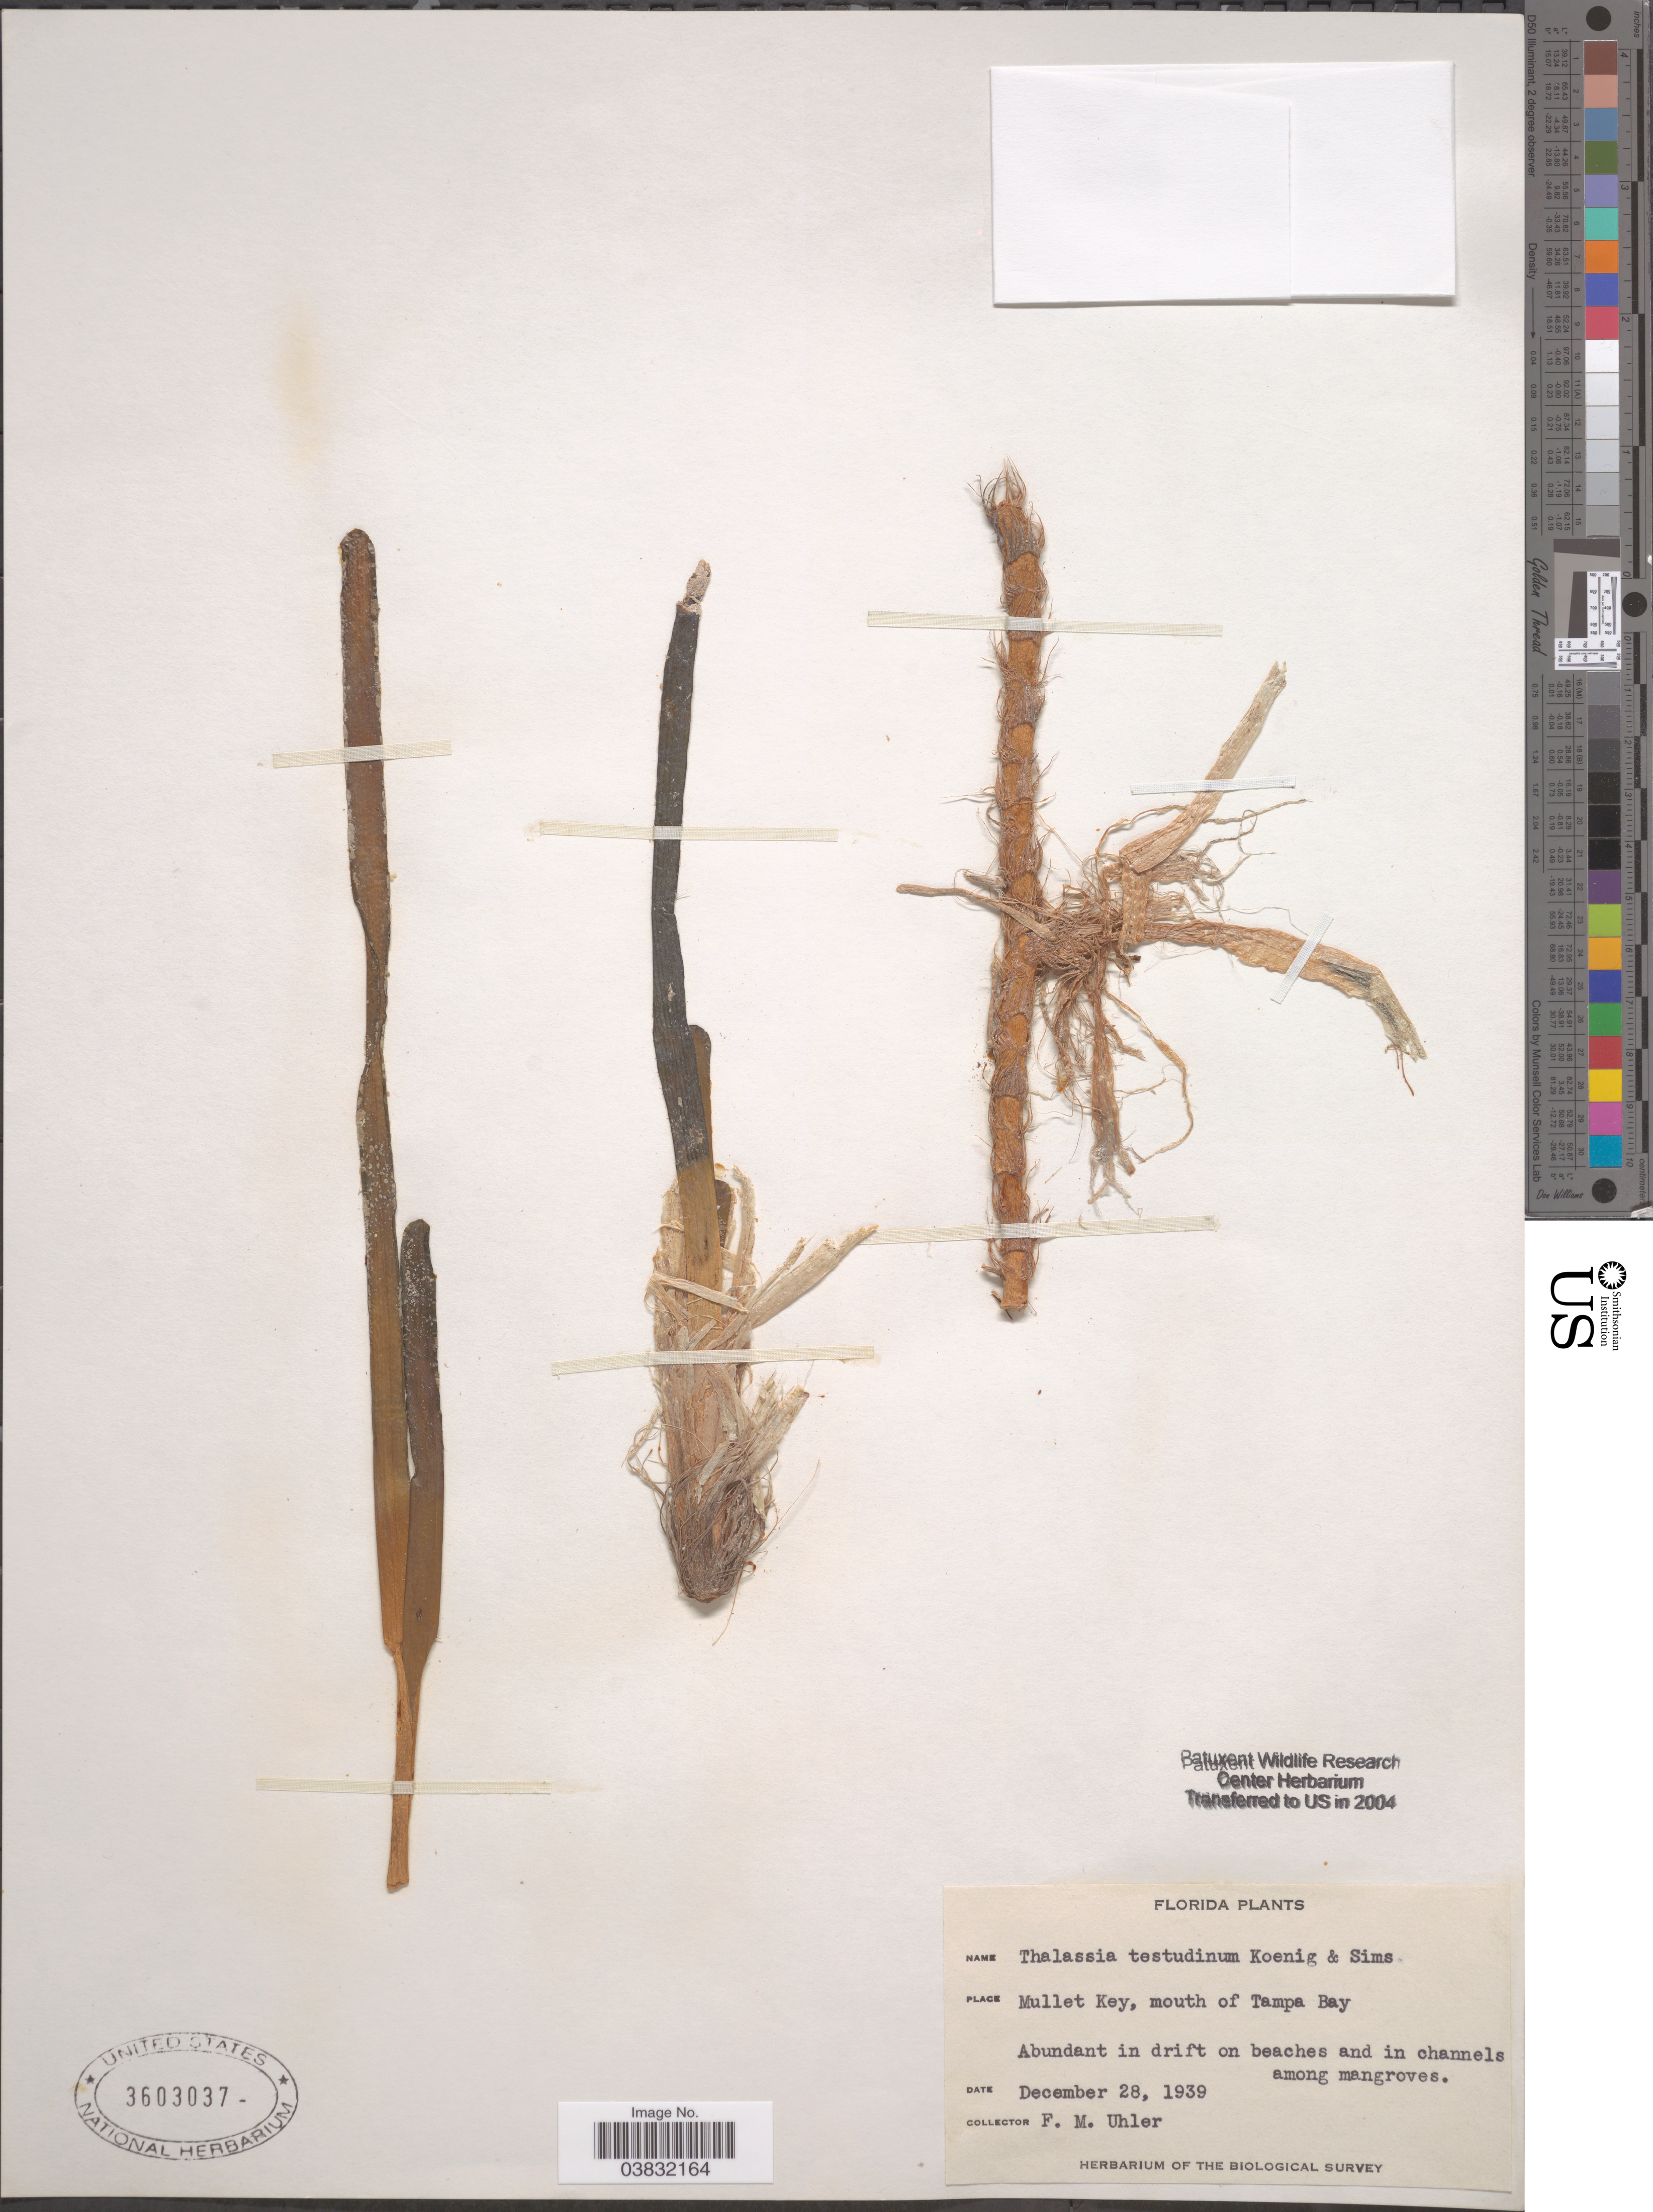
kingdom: Plantae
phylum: Tracheophyta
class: Liliopsida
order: Alismatales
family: Hydrocharitaceae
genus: Thalassia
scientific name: Thalassia testudinum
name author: Banks & Sol. ex K.D. Koenig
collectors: F. M. Uhler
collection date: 1939-12-28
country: United States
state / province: Florida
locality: Mullet Key, mouth of Tampa Bay. In drift on beaches and in channels among mangroves.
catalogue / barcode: US 3603037